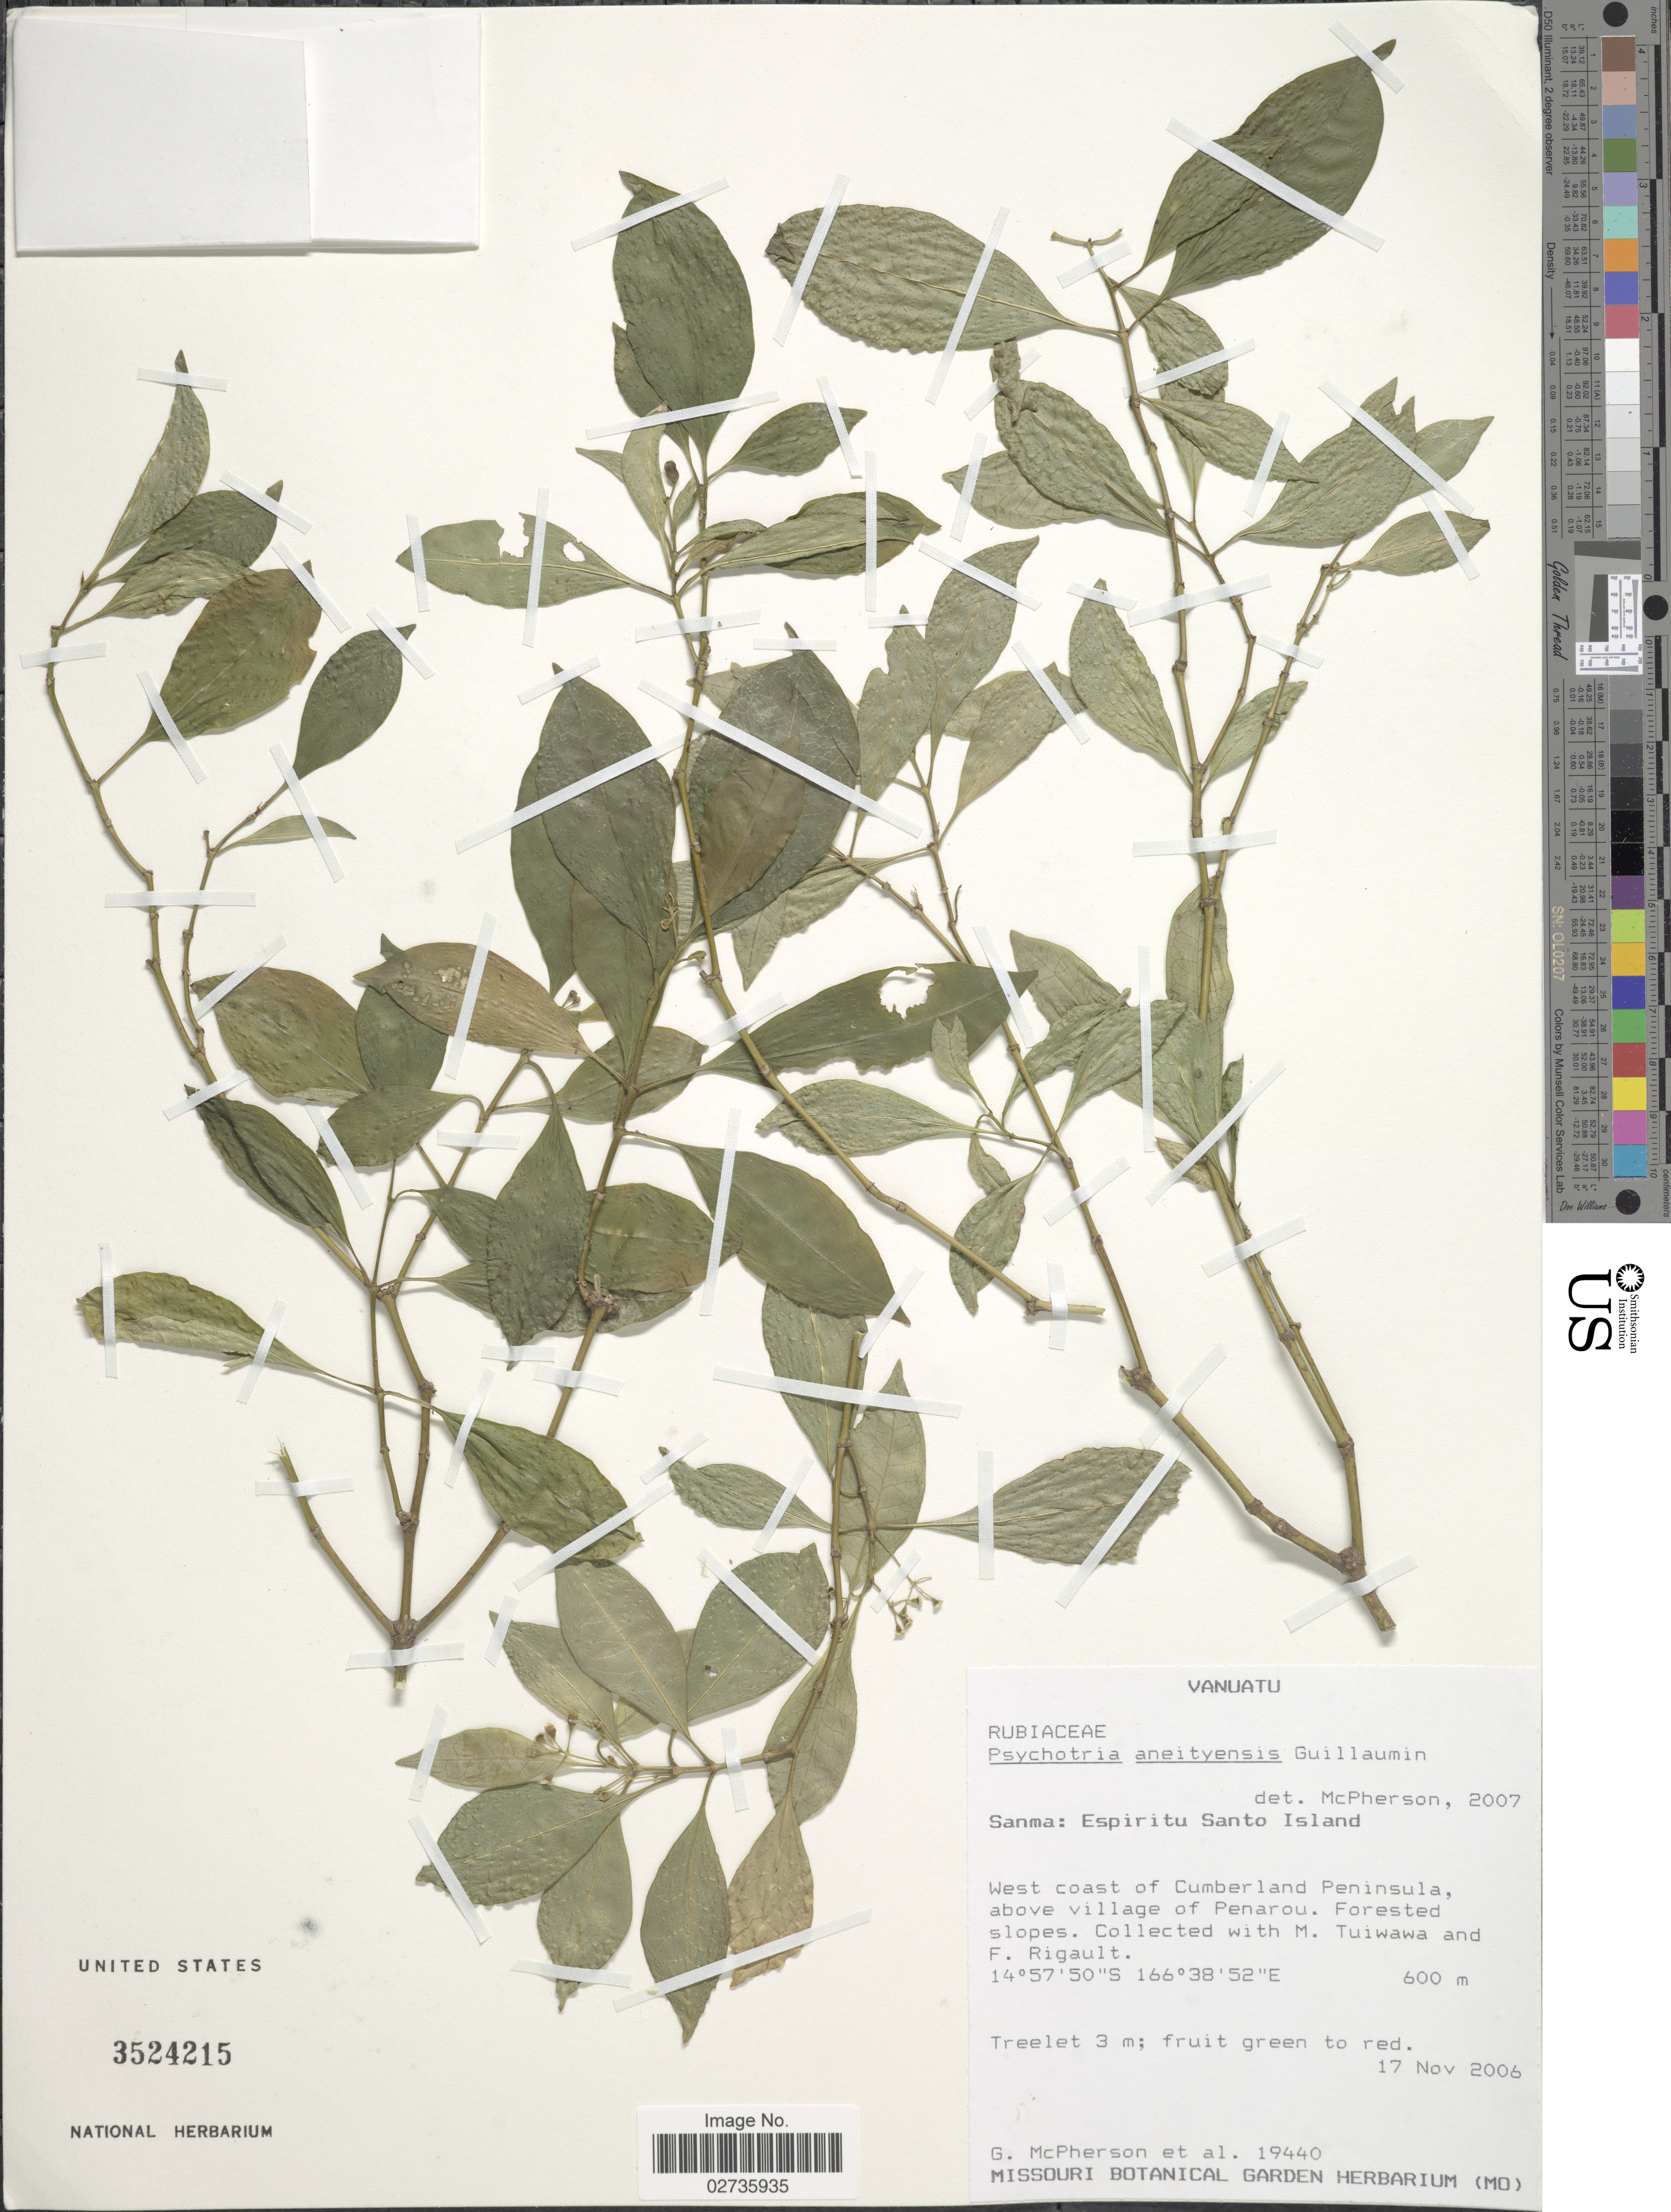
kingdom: Plantae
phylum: Tracheophyta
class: Magnoliopsida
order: Gentianales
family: Rubiaceae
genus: Psychotria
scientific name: Psychotria aneityensis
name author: Guillaumin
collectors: G. McPherson, M. Tuiwawa & F. Rigault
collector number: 19440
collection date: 2006-11-17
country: Vanuatu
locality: Sanma: Espiritu Santo Island, West Coast of Cumberland Peninsula, above village of Penarou. Forested slopes.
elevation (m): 600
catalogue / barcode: US 3524215